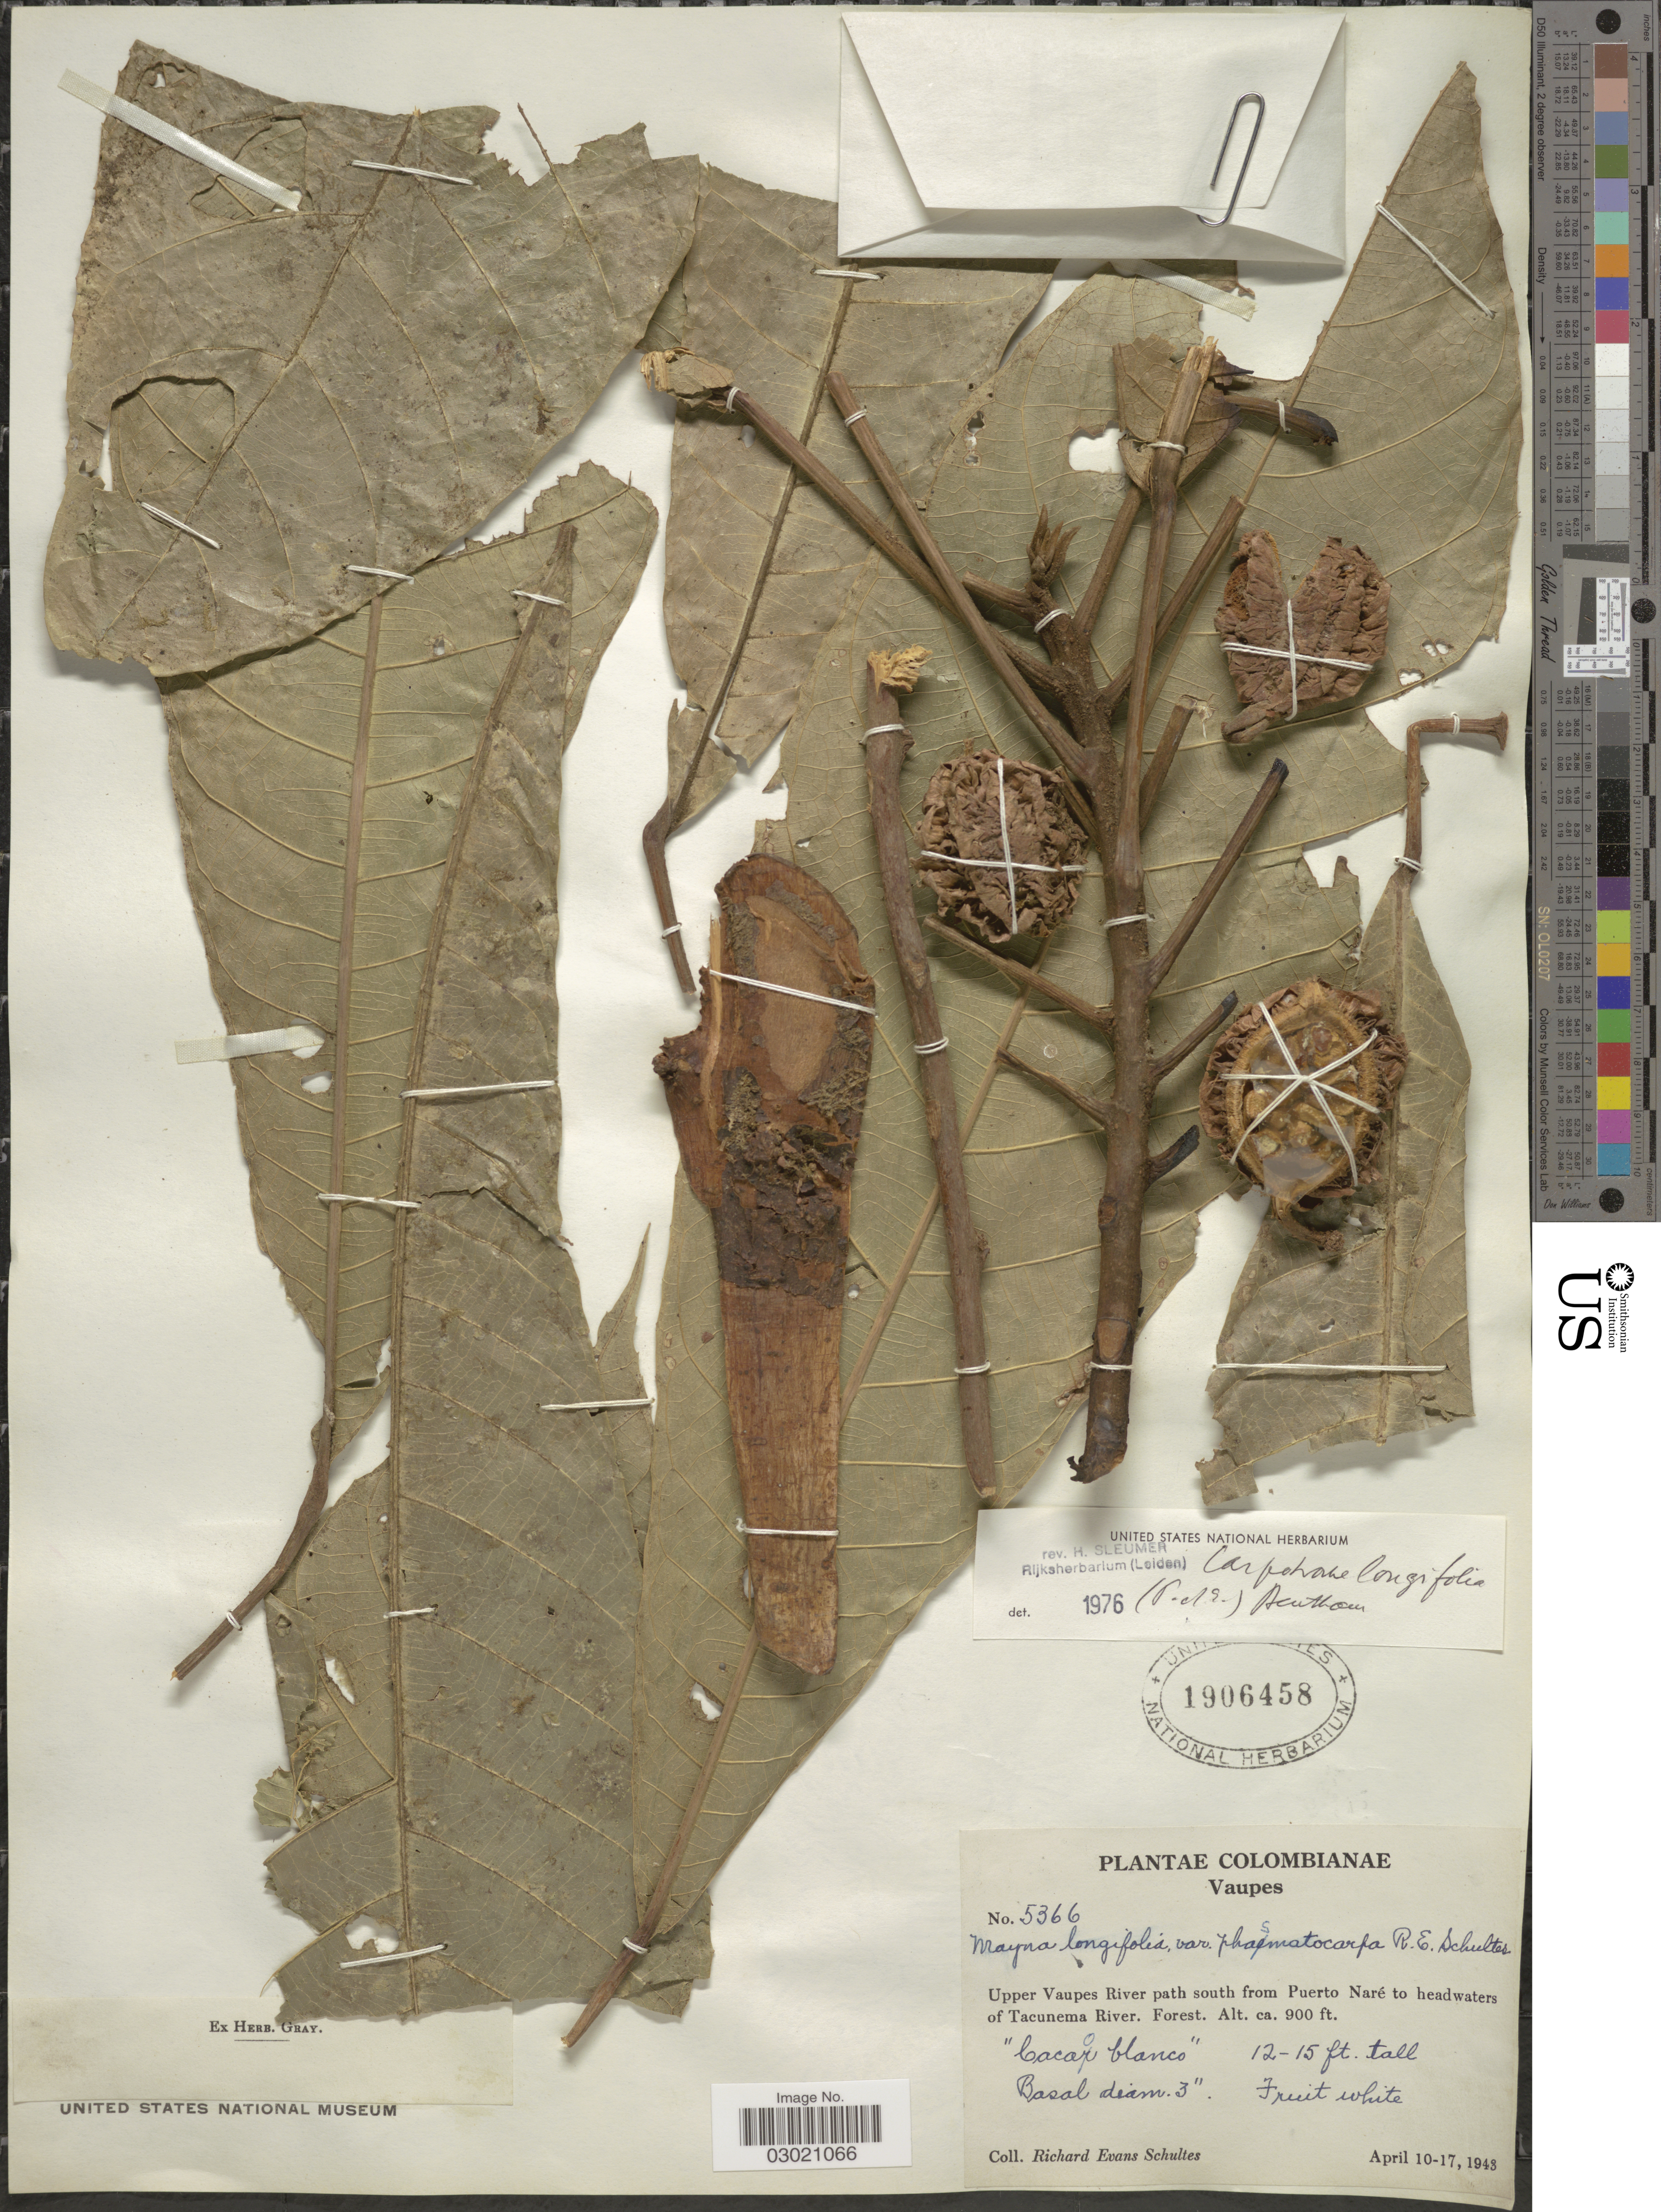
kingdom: Plantae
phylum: Tracheophyta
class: Magnoliopsida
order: Malpighiales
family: Achariaceae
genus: Carpotroche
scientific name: Carpotroche longifolia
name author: (Poepp.) Benth.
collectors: R. E. Schultes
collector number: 5366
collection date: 1943-04-10/1943-04-17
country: Colombia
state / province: Vaupés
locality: Upper Vaupes River path south from Puerto Naré to headwaters of Tacunema River.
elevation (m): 274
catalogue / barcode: US 1906458